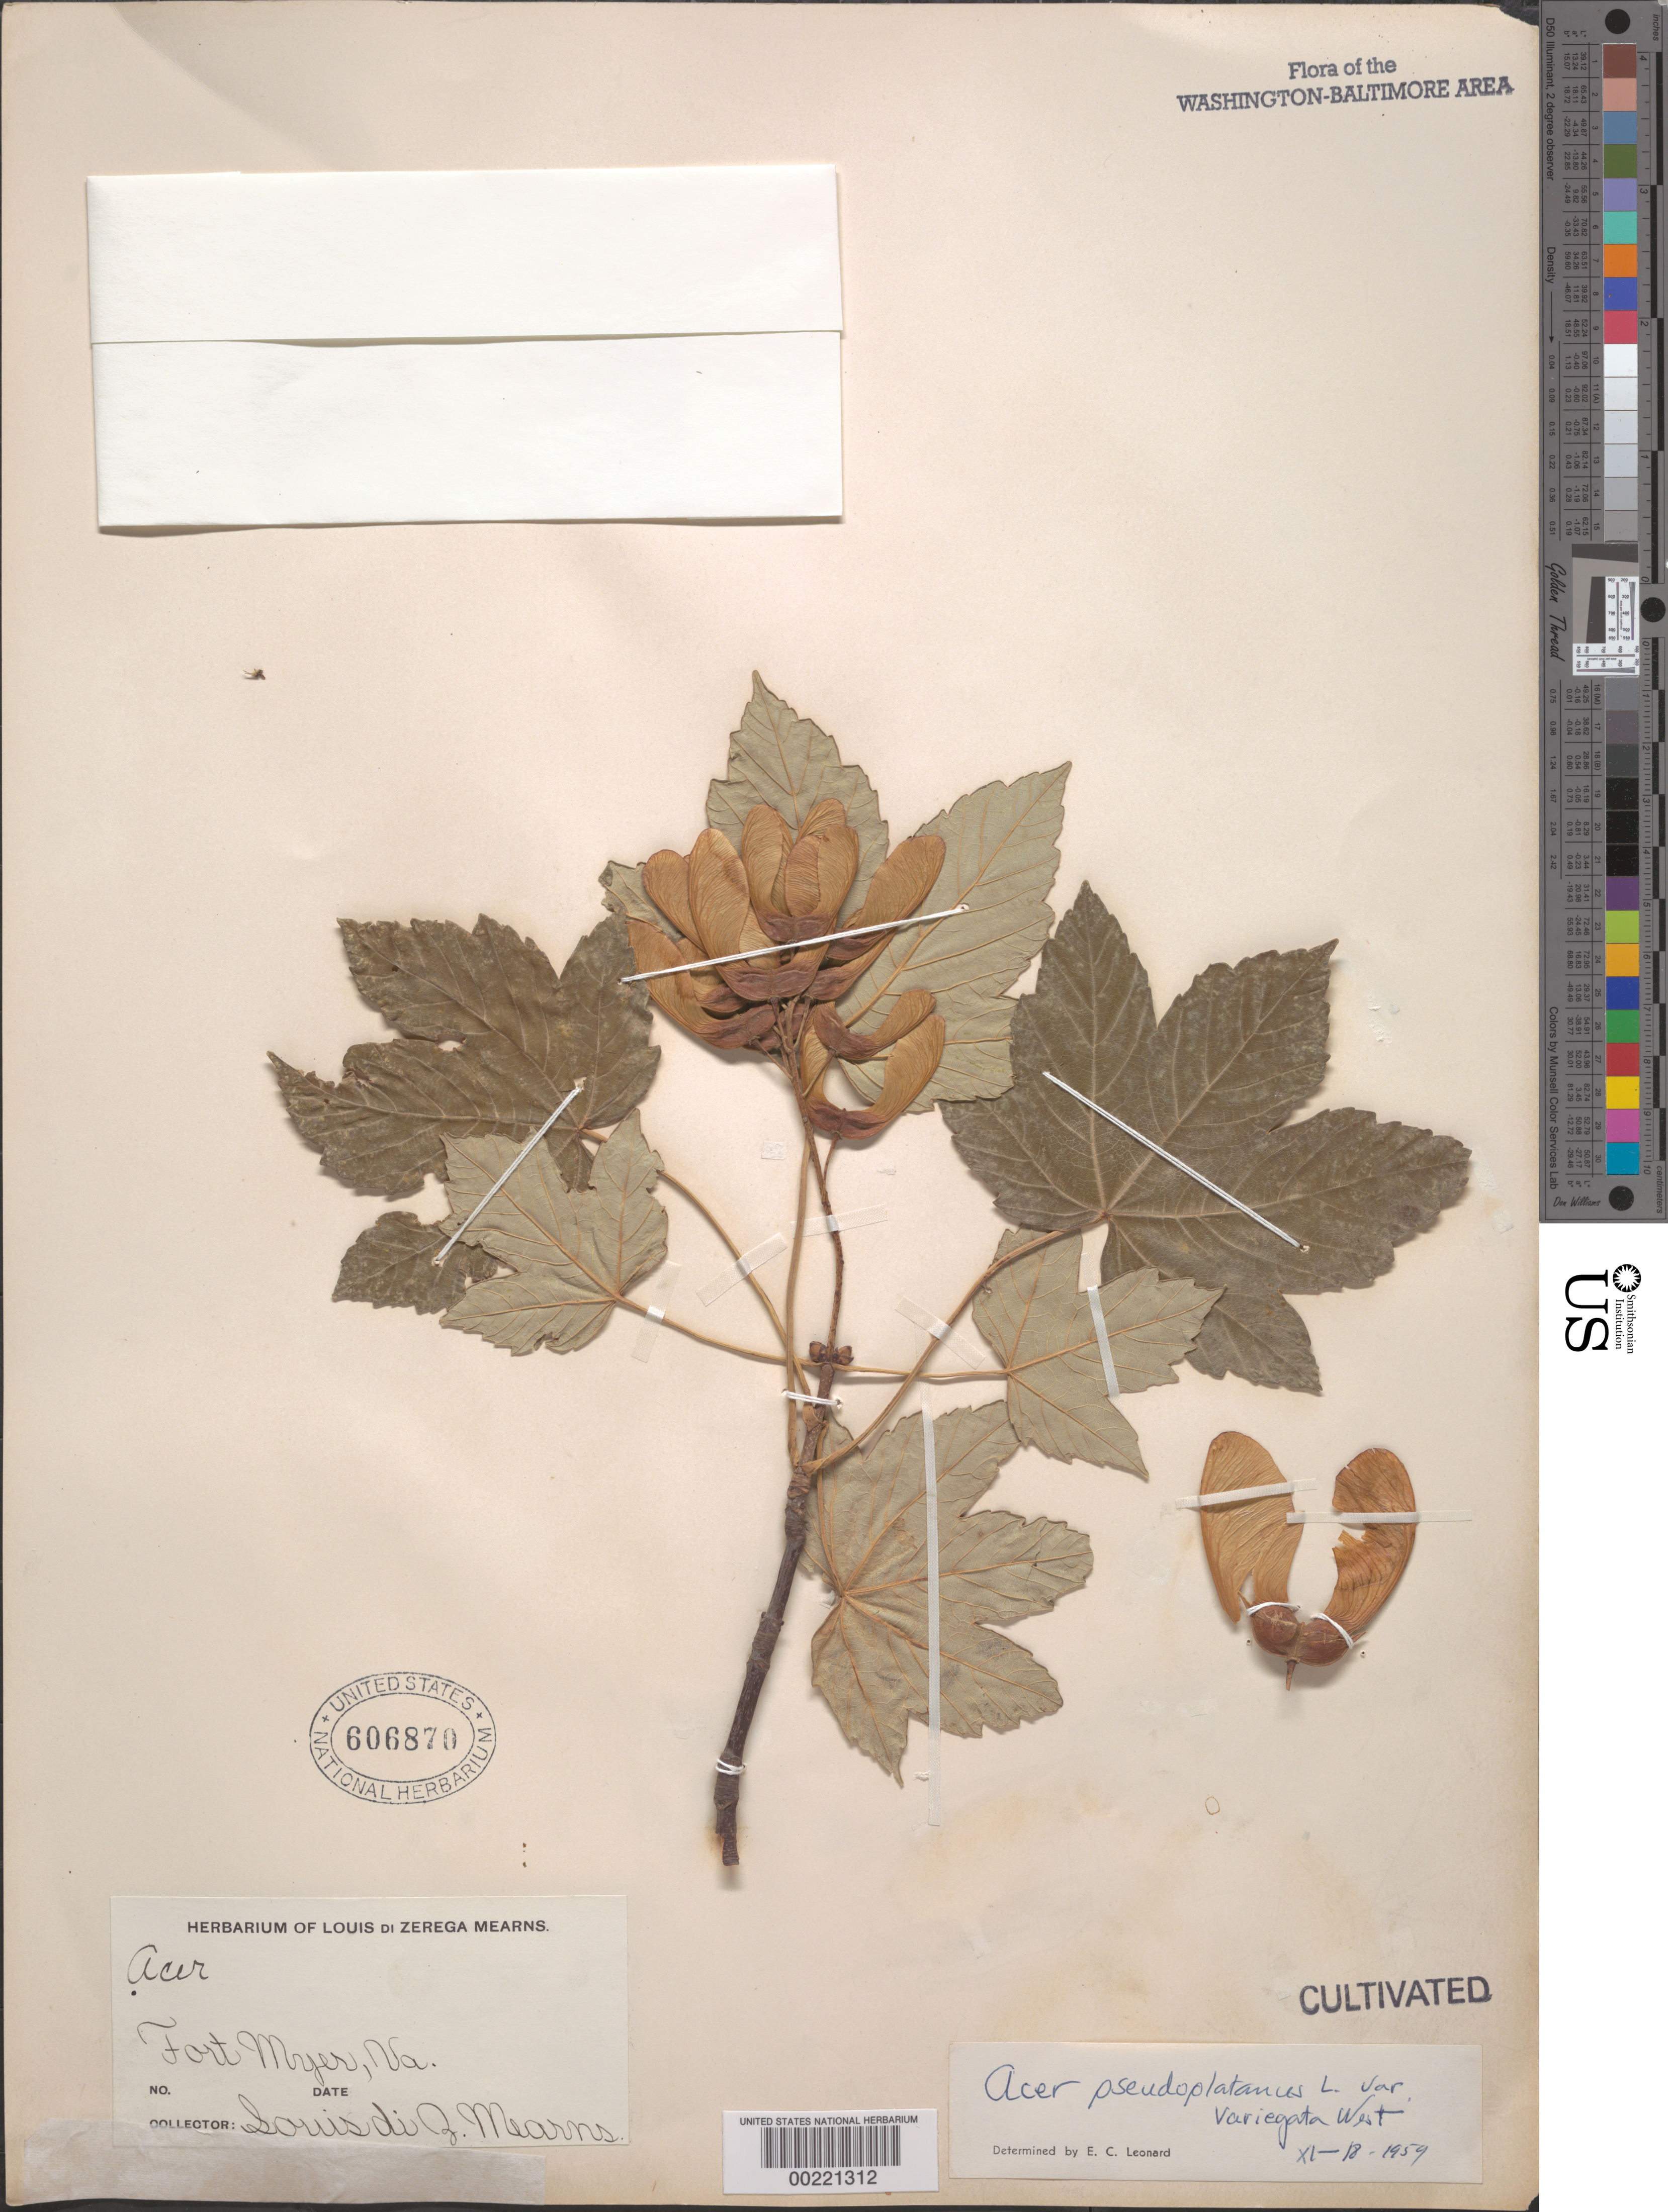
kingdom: Plantae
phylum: Tracheophyta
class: Magnoliopsida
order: Sapindales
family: Sapindaceae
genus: Acer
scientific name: Acer pseudoplatanus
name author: L.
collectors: L. D. Mearns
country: United States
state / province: Virginia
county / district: Arlington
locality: Fort Myers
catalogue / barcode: US 606870